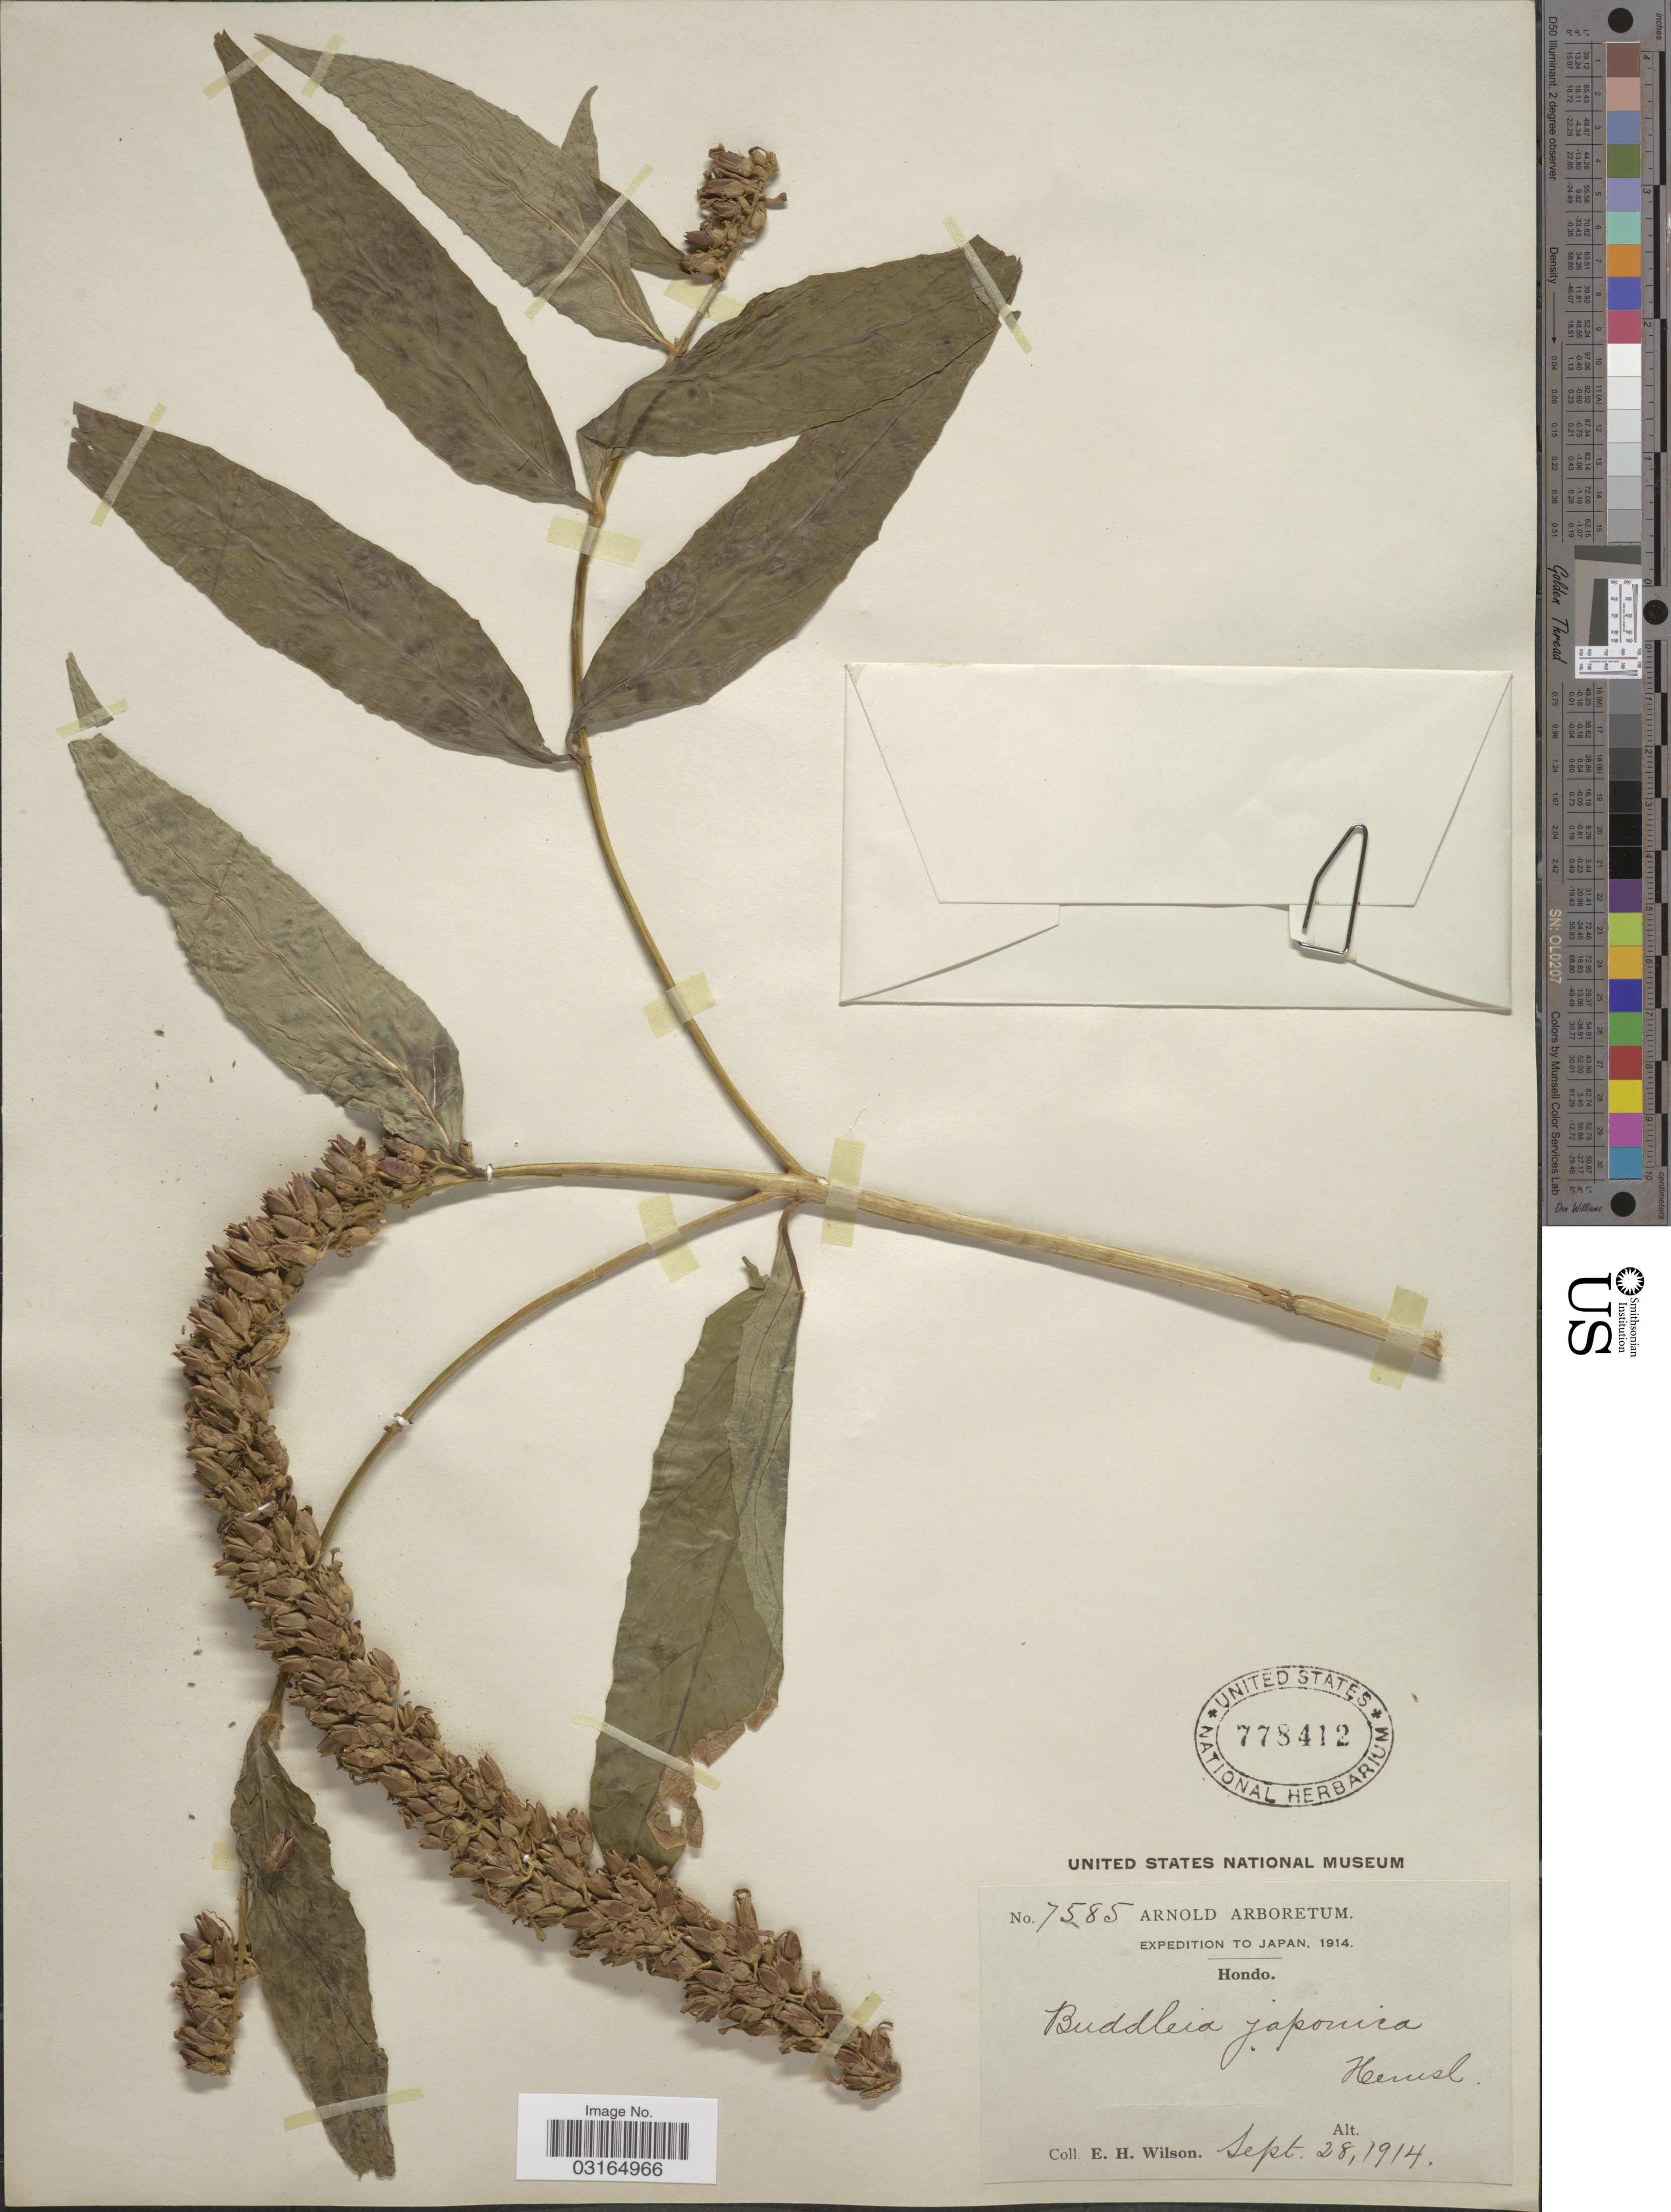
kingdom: Plantae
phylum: Tracheophyta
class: Magnoliopsida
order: Lamiales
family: Scrophulariaceae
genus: Buddleja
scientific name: Buddleja japonica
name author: Hemsl.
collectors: E. Wilson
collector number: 7585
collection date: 1914-09-28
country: Japan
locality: Hondo.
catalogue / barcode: US 778412